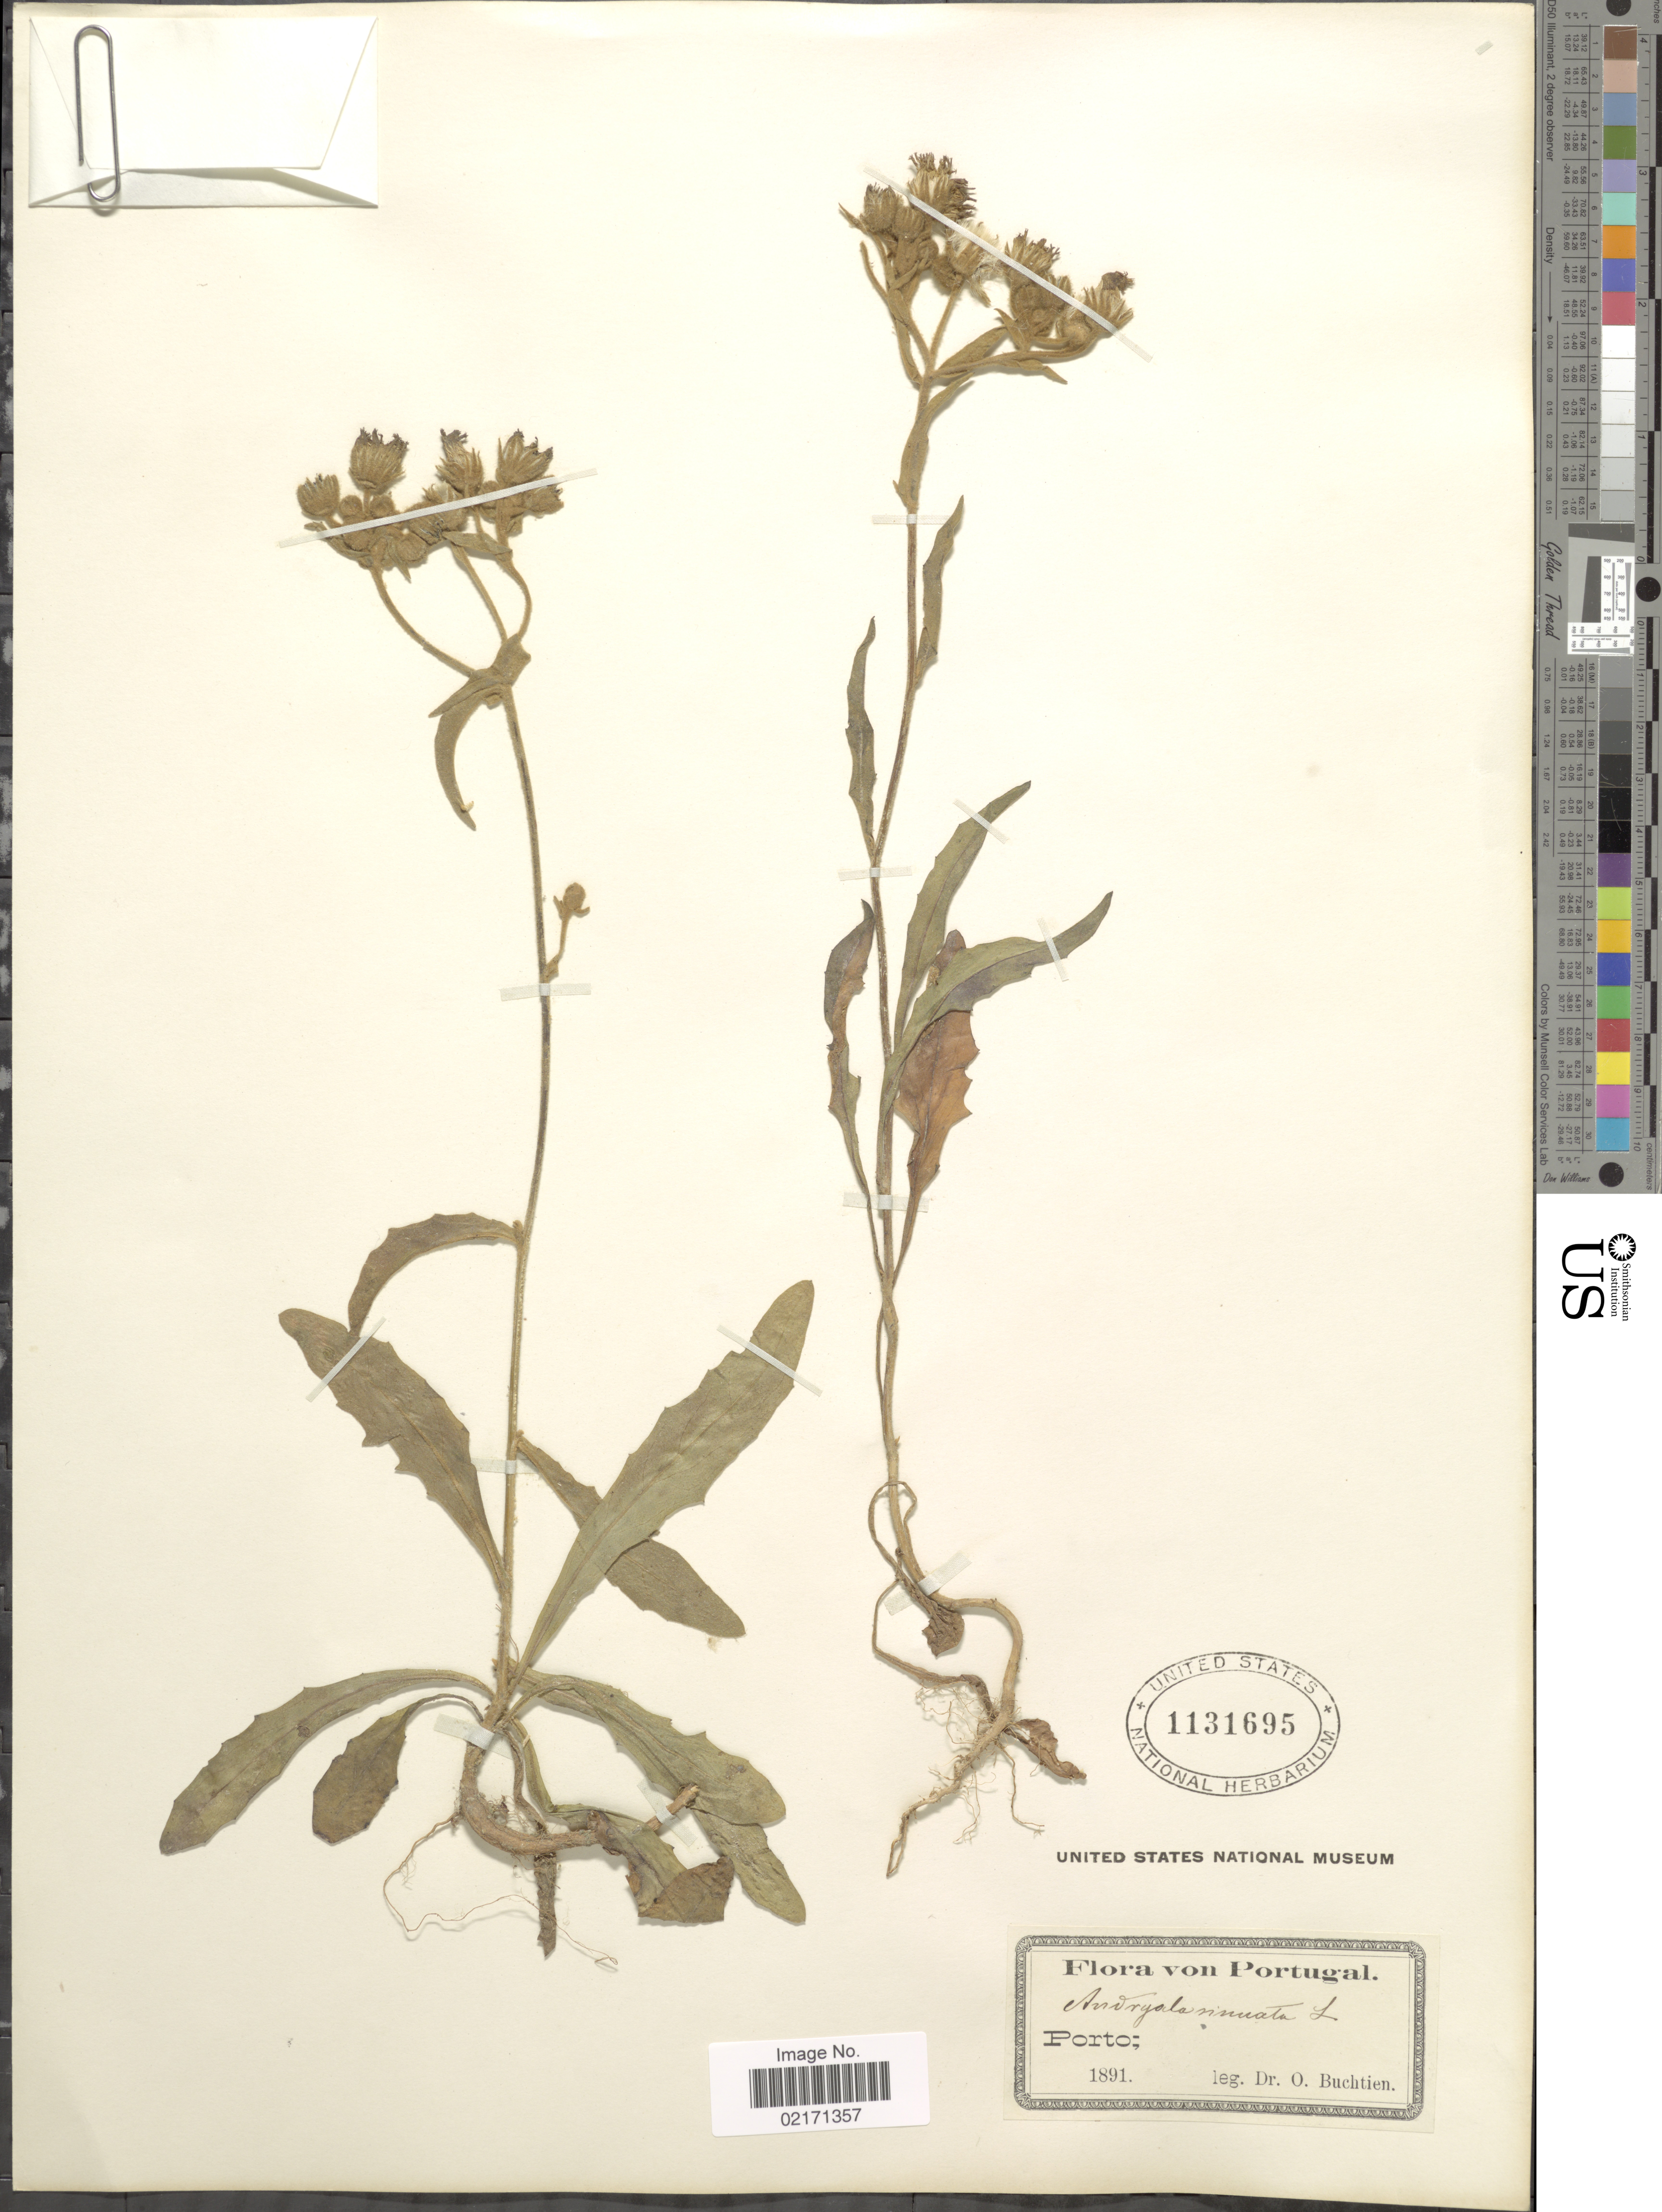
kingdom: Plantae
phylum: Tracheophyta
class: Magnoliopsida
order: Asterales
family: Asteraceae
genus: Andryala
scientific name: Andryala ragusina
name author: L.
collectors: O. Buchtien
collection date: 1891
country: Portugal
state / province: Porto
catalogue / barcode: US 1131695